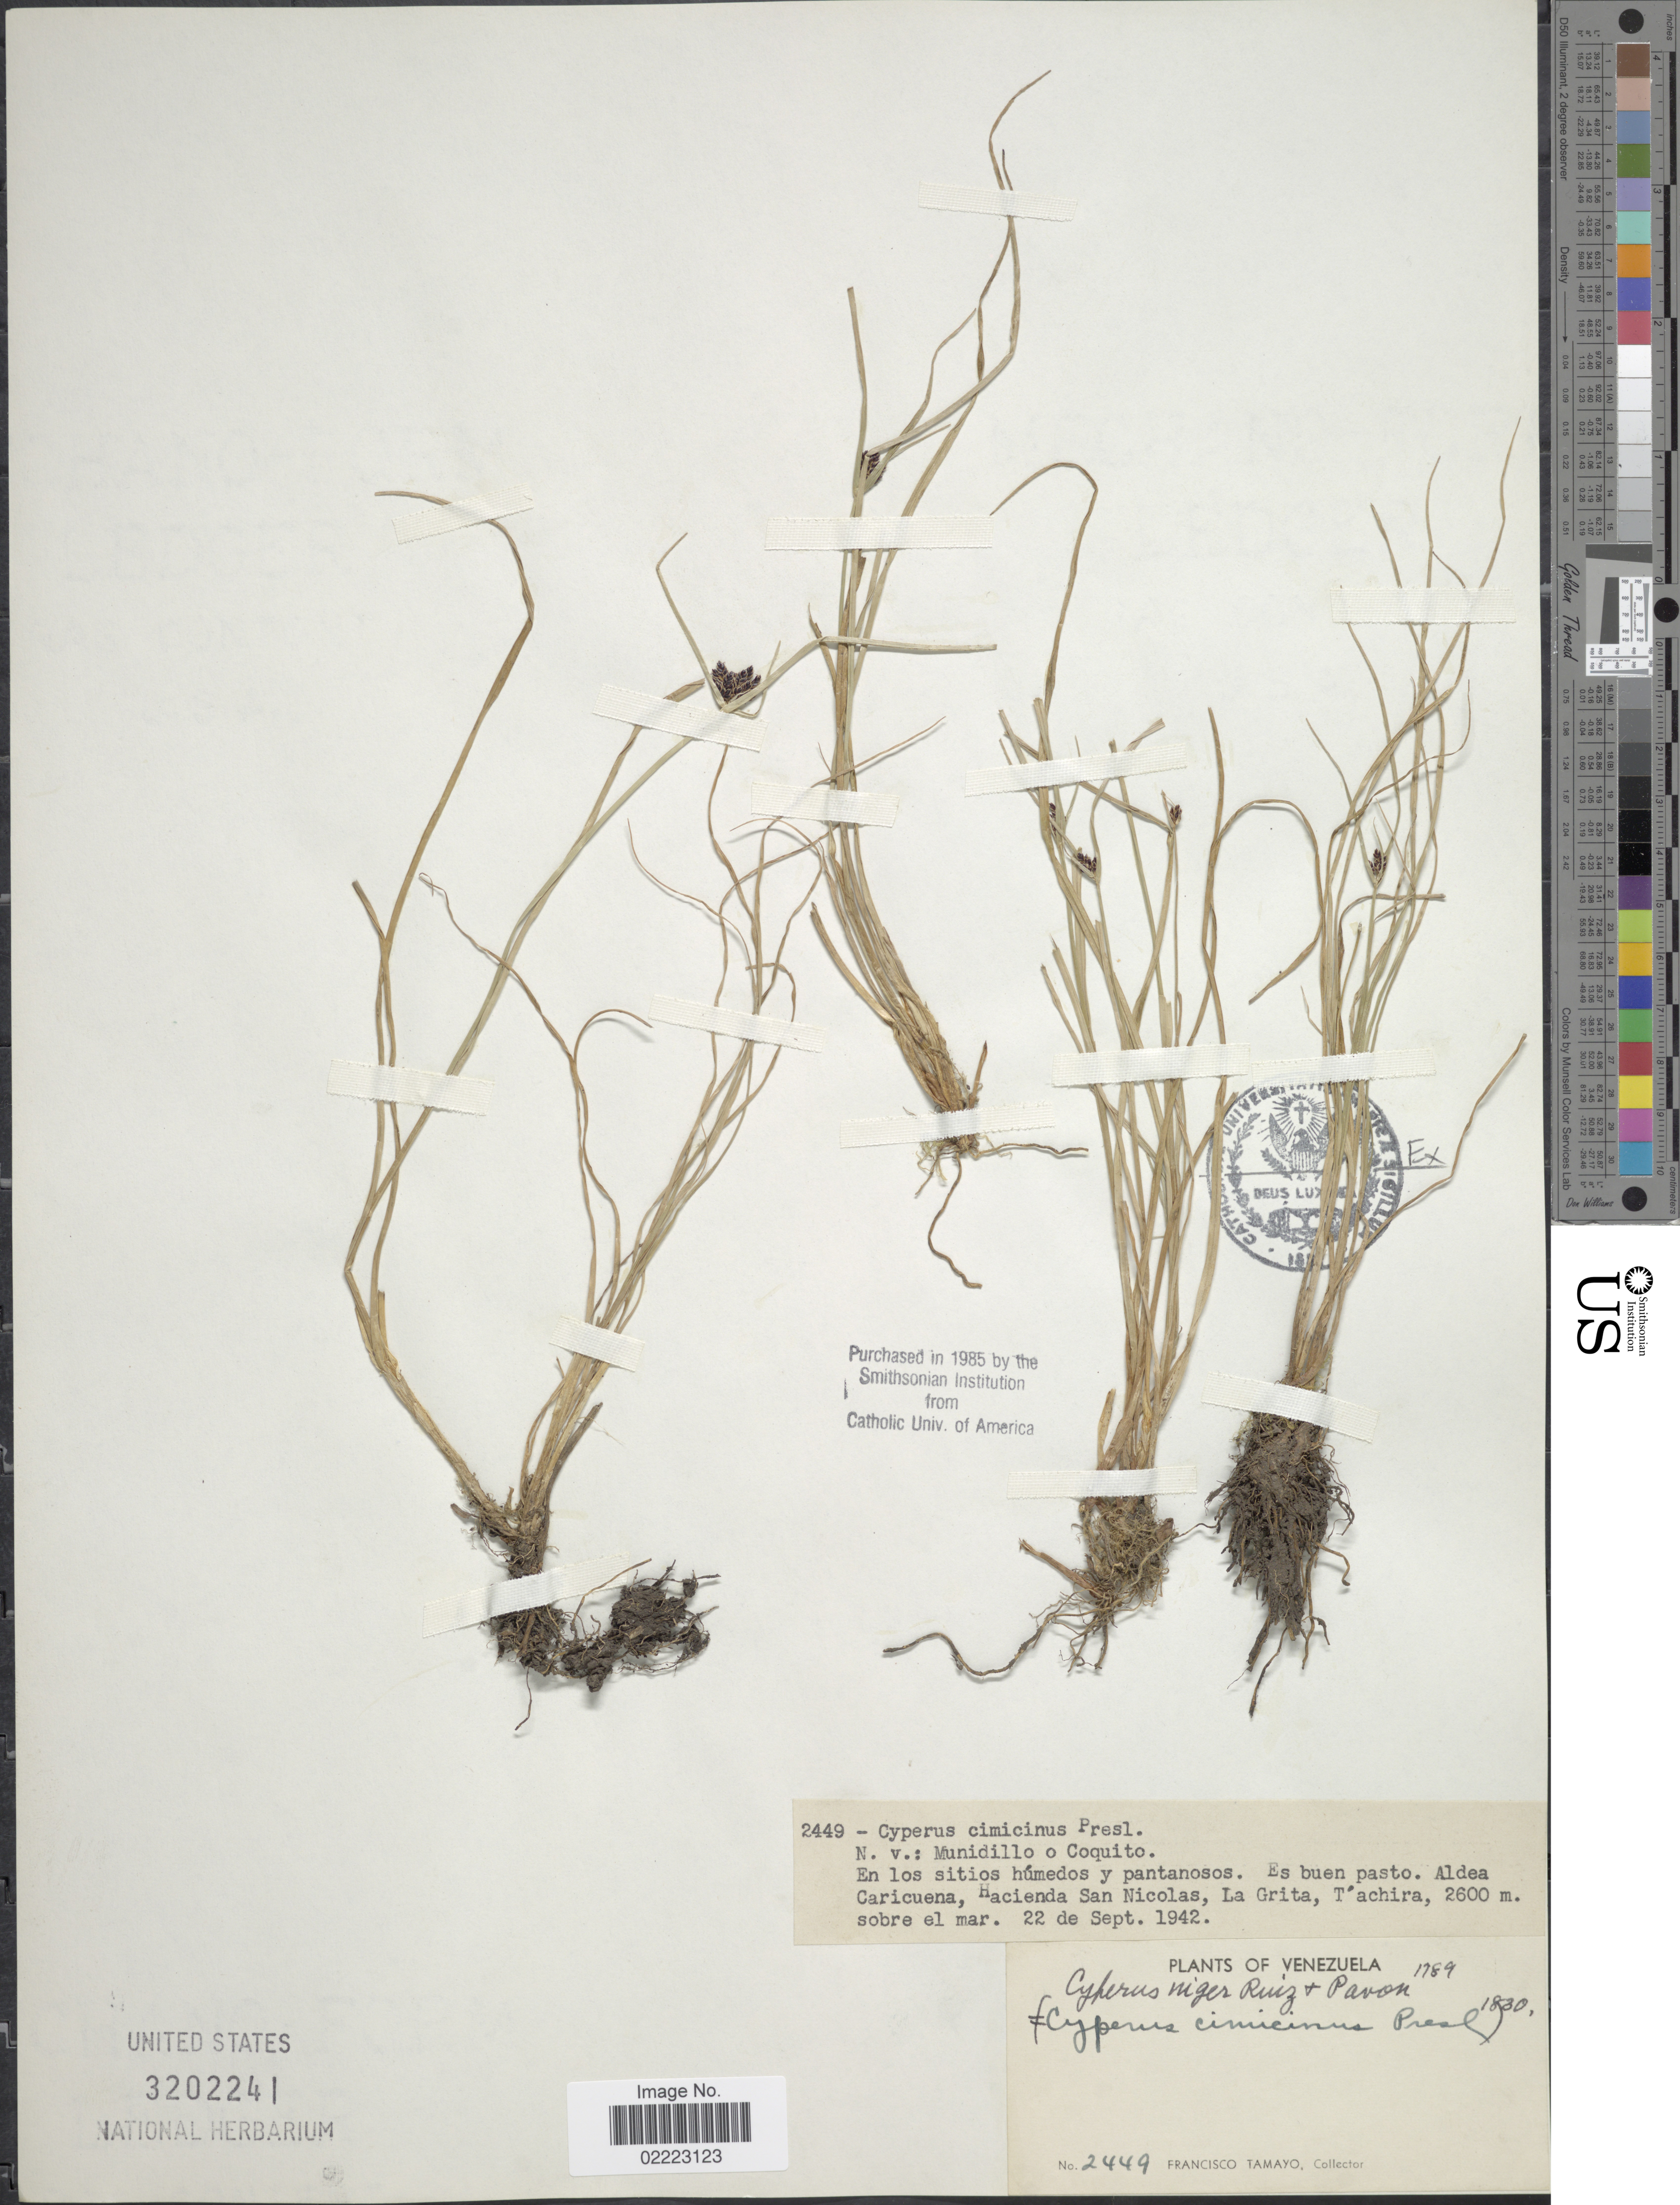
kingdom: Plantae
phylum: Tracheophyta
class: Liliopsida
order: Poales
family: Cyperaceae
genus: Cyperus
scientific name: Cyperus niger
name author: Ruiz & Pav.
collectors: F. Tamayo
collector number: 2449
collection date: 1942-09-22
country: Venezuela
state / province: Tachira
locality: Es buen pasto. Aldea Caricuena, Hacienda San Nicolas, La Grita, T'achira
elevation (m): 2600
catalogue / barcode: US 3202241